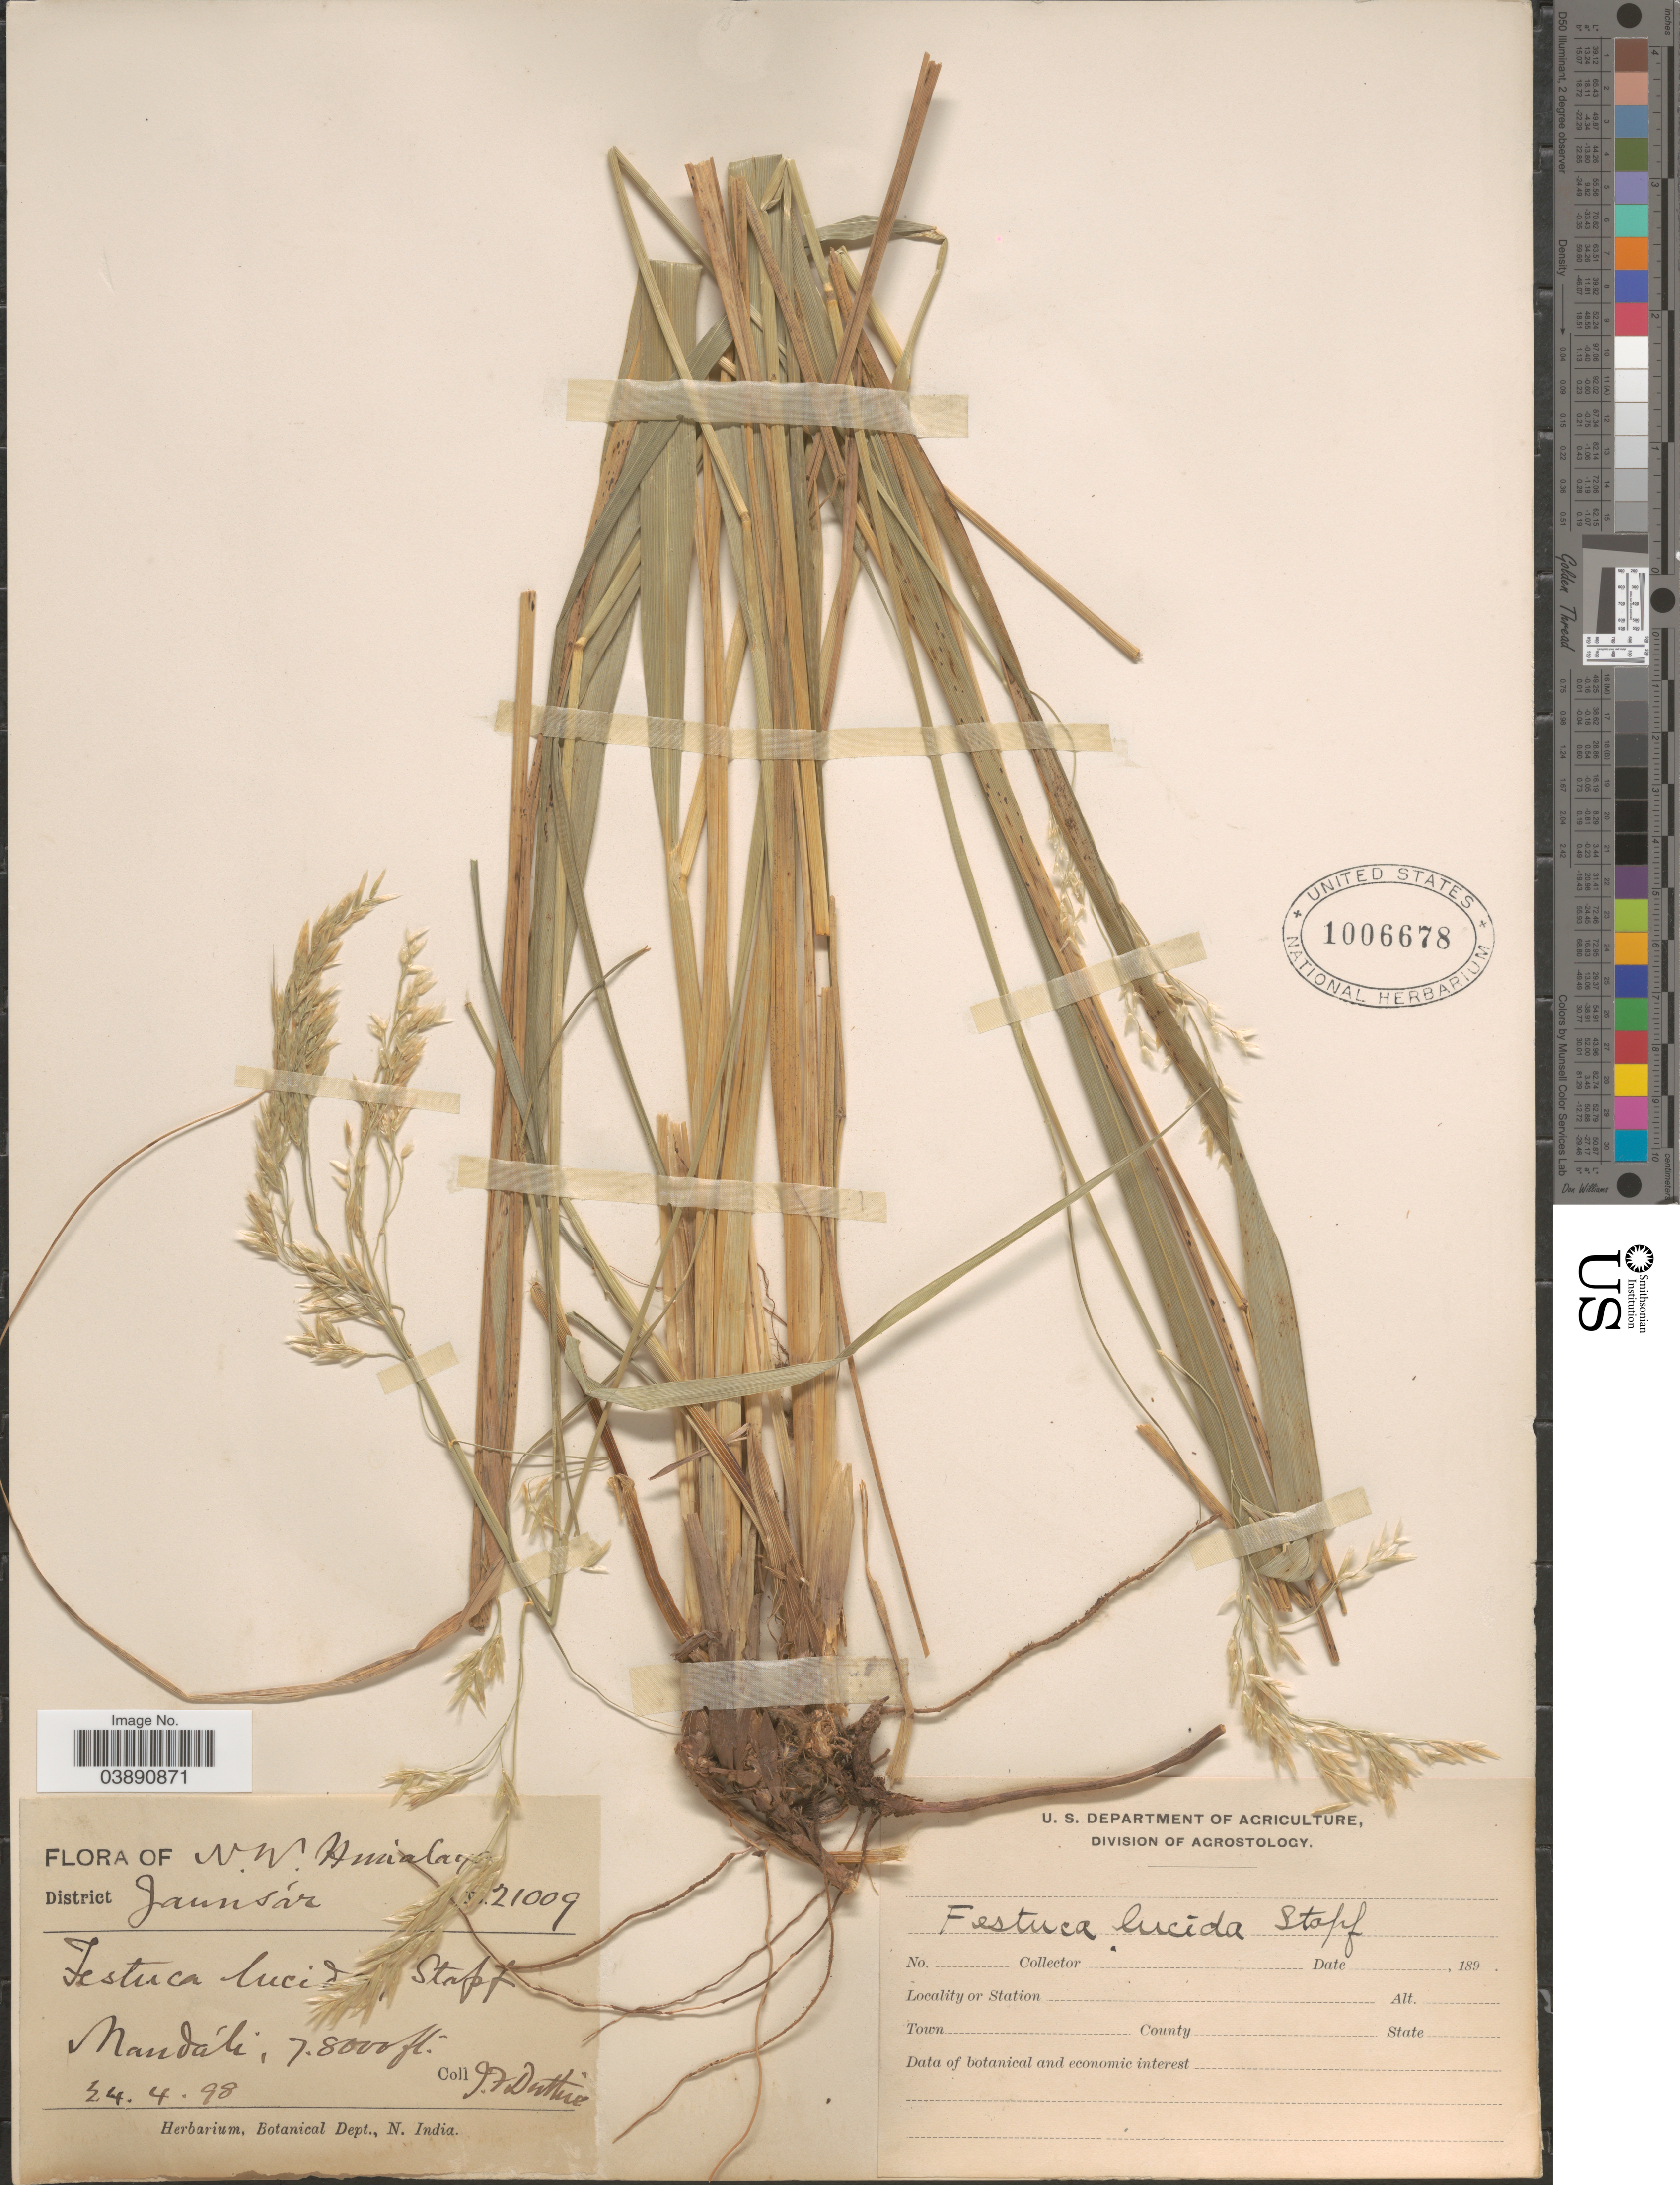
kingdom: Plantae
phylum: Tracheophyta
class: Liliopsida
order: Poales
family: Poaceae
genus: Festuca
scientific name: Festuca lucida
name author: Stapf & Hook. f.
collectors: J. F. Duthie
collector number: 21009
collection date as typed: Transcribed d/m/y: 24/4/98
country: India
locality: N. W. Himalaya. District Jaunsár. Mandáli.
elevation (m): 23774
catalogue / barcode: US 1006678